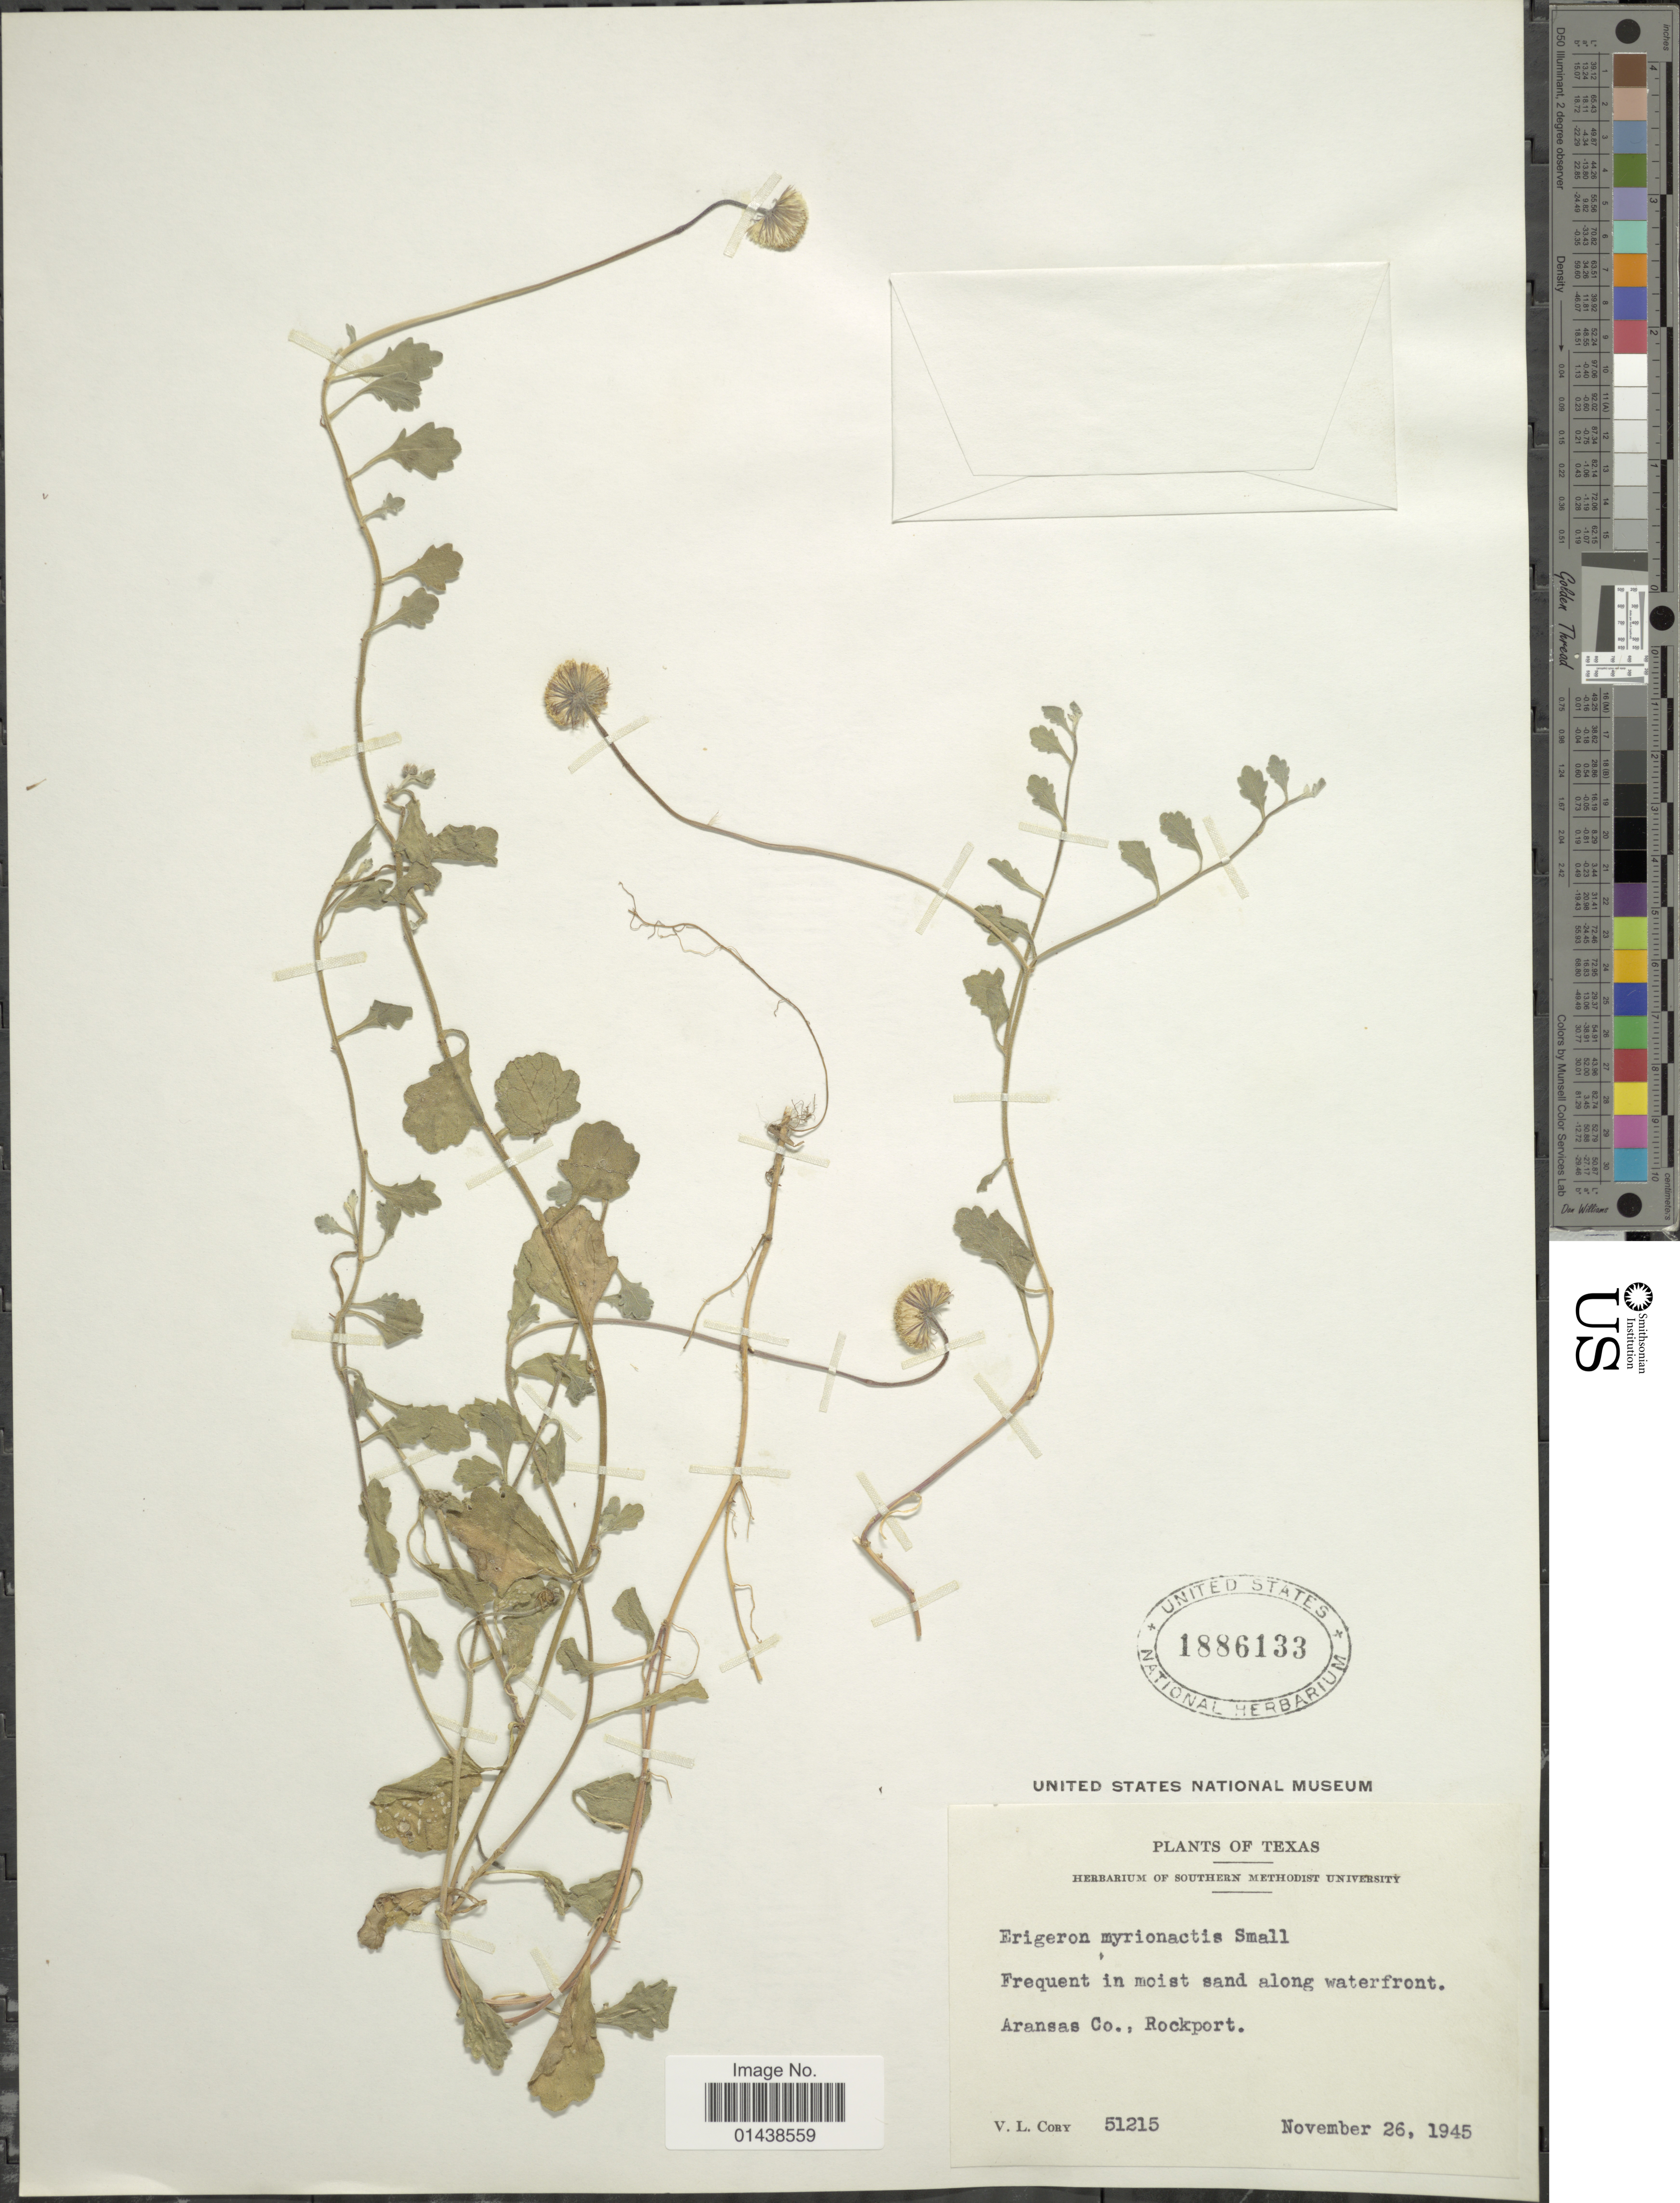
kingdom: Plantae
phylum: Tracheophyta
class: Magnoliopsida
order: Asterales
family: Asteraceae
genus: Erigeron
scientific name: Erigeron myrionactis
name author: Small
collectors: V. Cory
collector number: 51215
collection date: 1945-11-26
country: United States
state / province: Texas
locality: Aransas Co., Rockport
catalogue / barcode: US 1886133